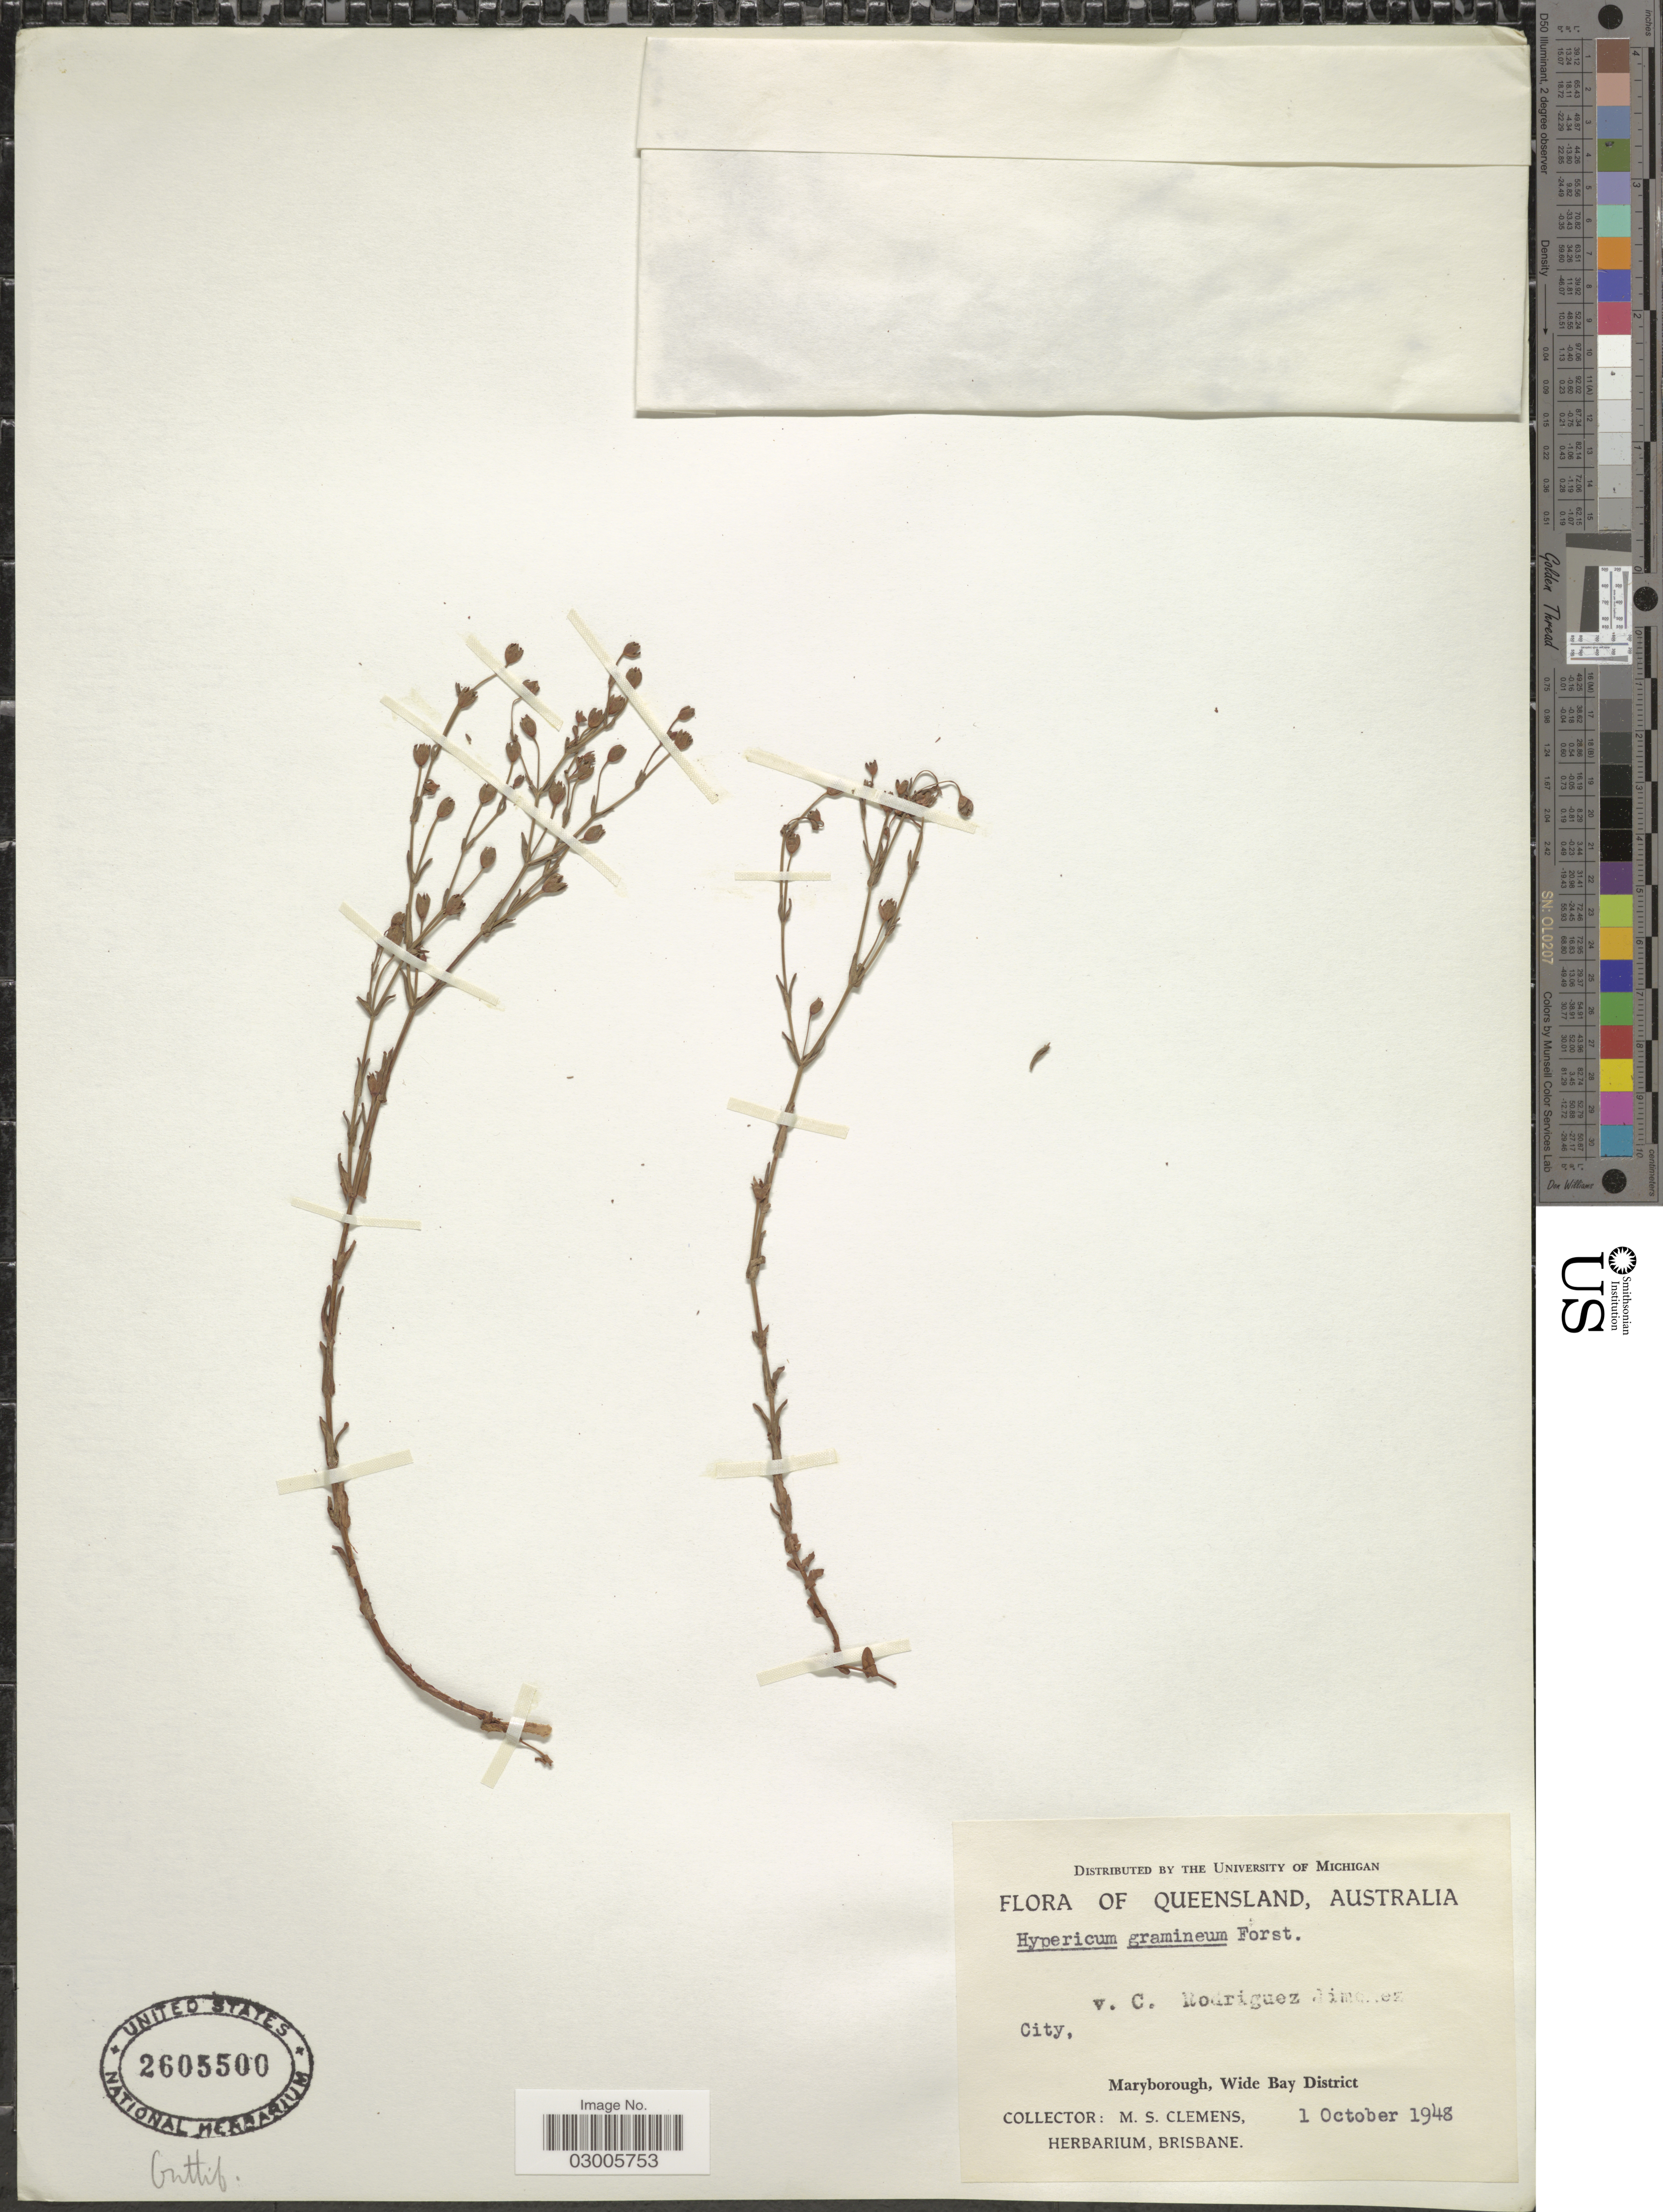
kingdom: Plantae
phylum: Tracheophyta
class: Magnoliopsida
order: Malpighiales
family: Hypericaceae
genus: Hypericum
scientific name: Hypericum gramineum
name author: G. Forst.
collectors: M. S. Clemens & C. Rodríguez Jiménez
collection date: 1948-10-01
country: Australia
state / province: Queensland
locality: City, Maryborough, Wide Bay District.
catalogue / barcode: US 2605500